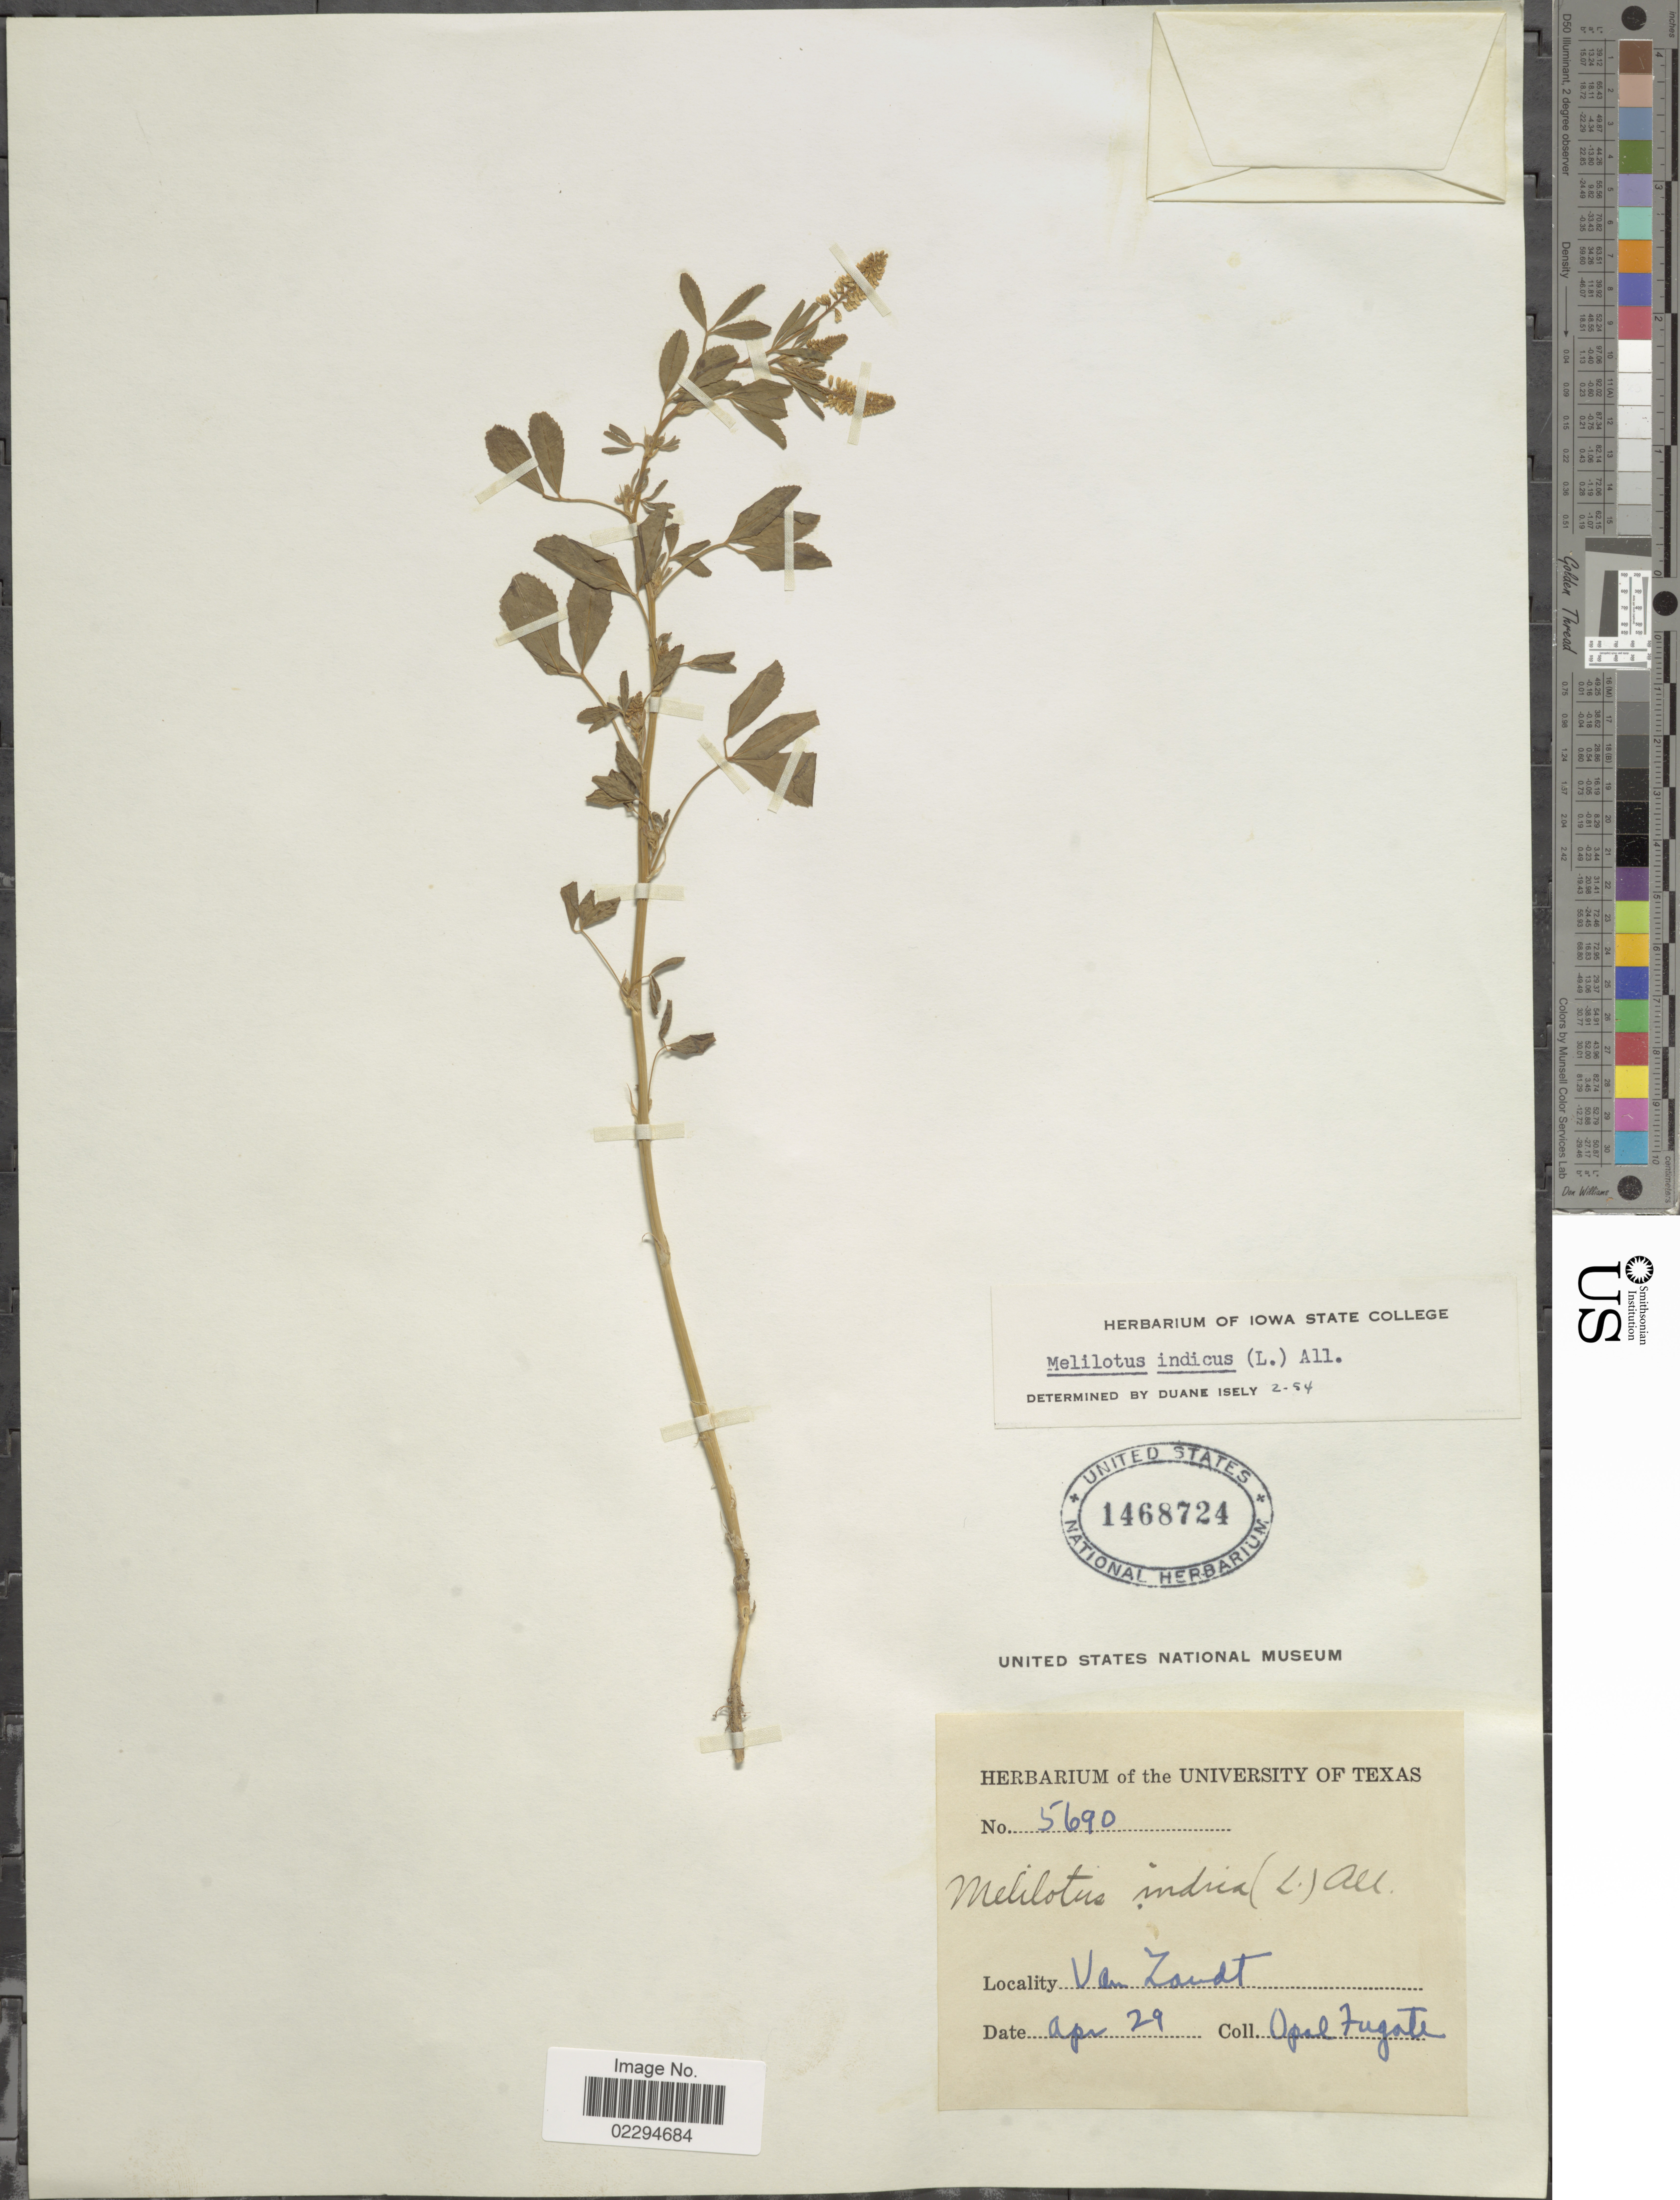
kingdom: Plantae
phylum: Tracheophyta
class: Magnoliopsida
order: Fabales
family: Fabaceae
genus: Melilotus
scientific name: Melilotus indicus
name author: (L.) All.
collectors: O. Fugate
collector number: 5690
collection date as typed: Transcribed d/m/y: /4/29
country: United States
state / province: Texas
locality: Van Zandt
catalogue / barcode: US 1468724